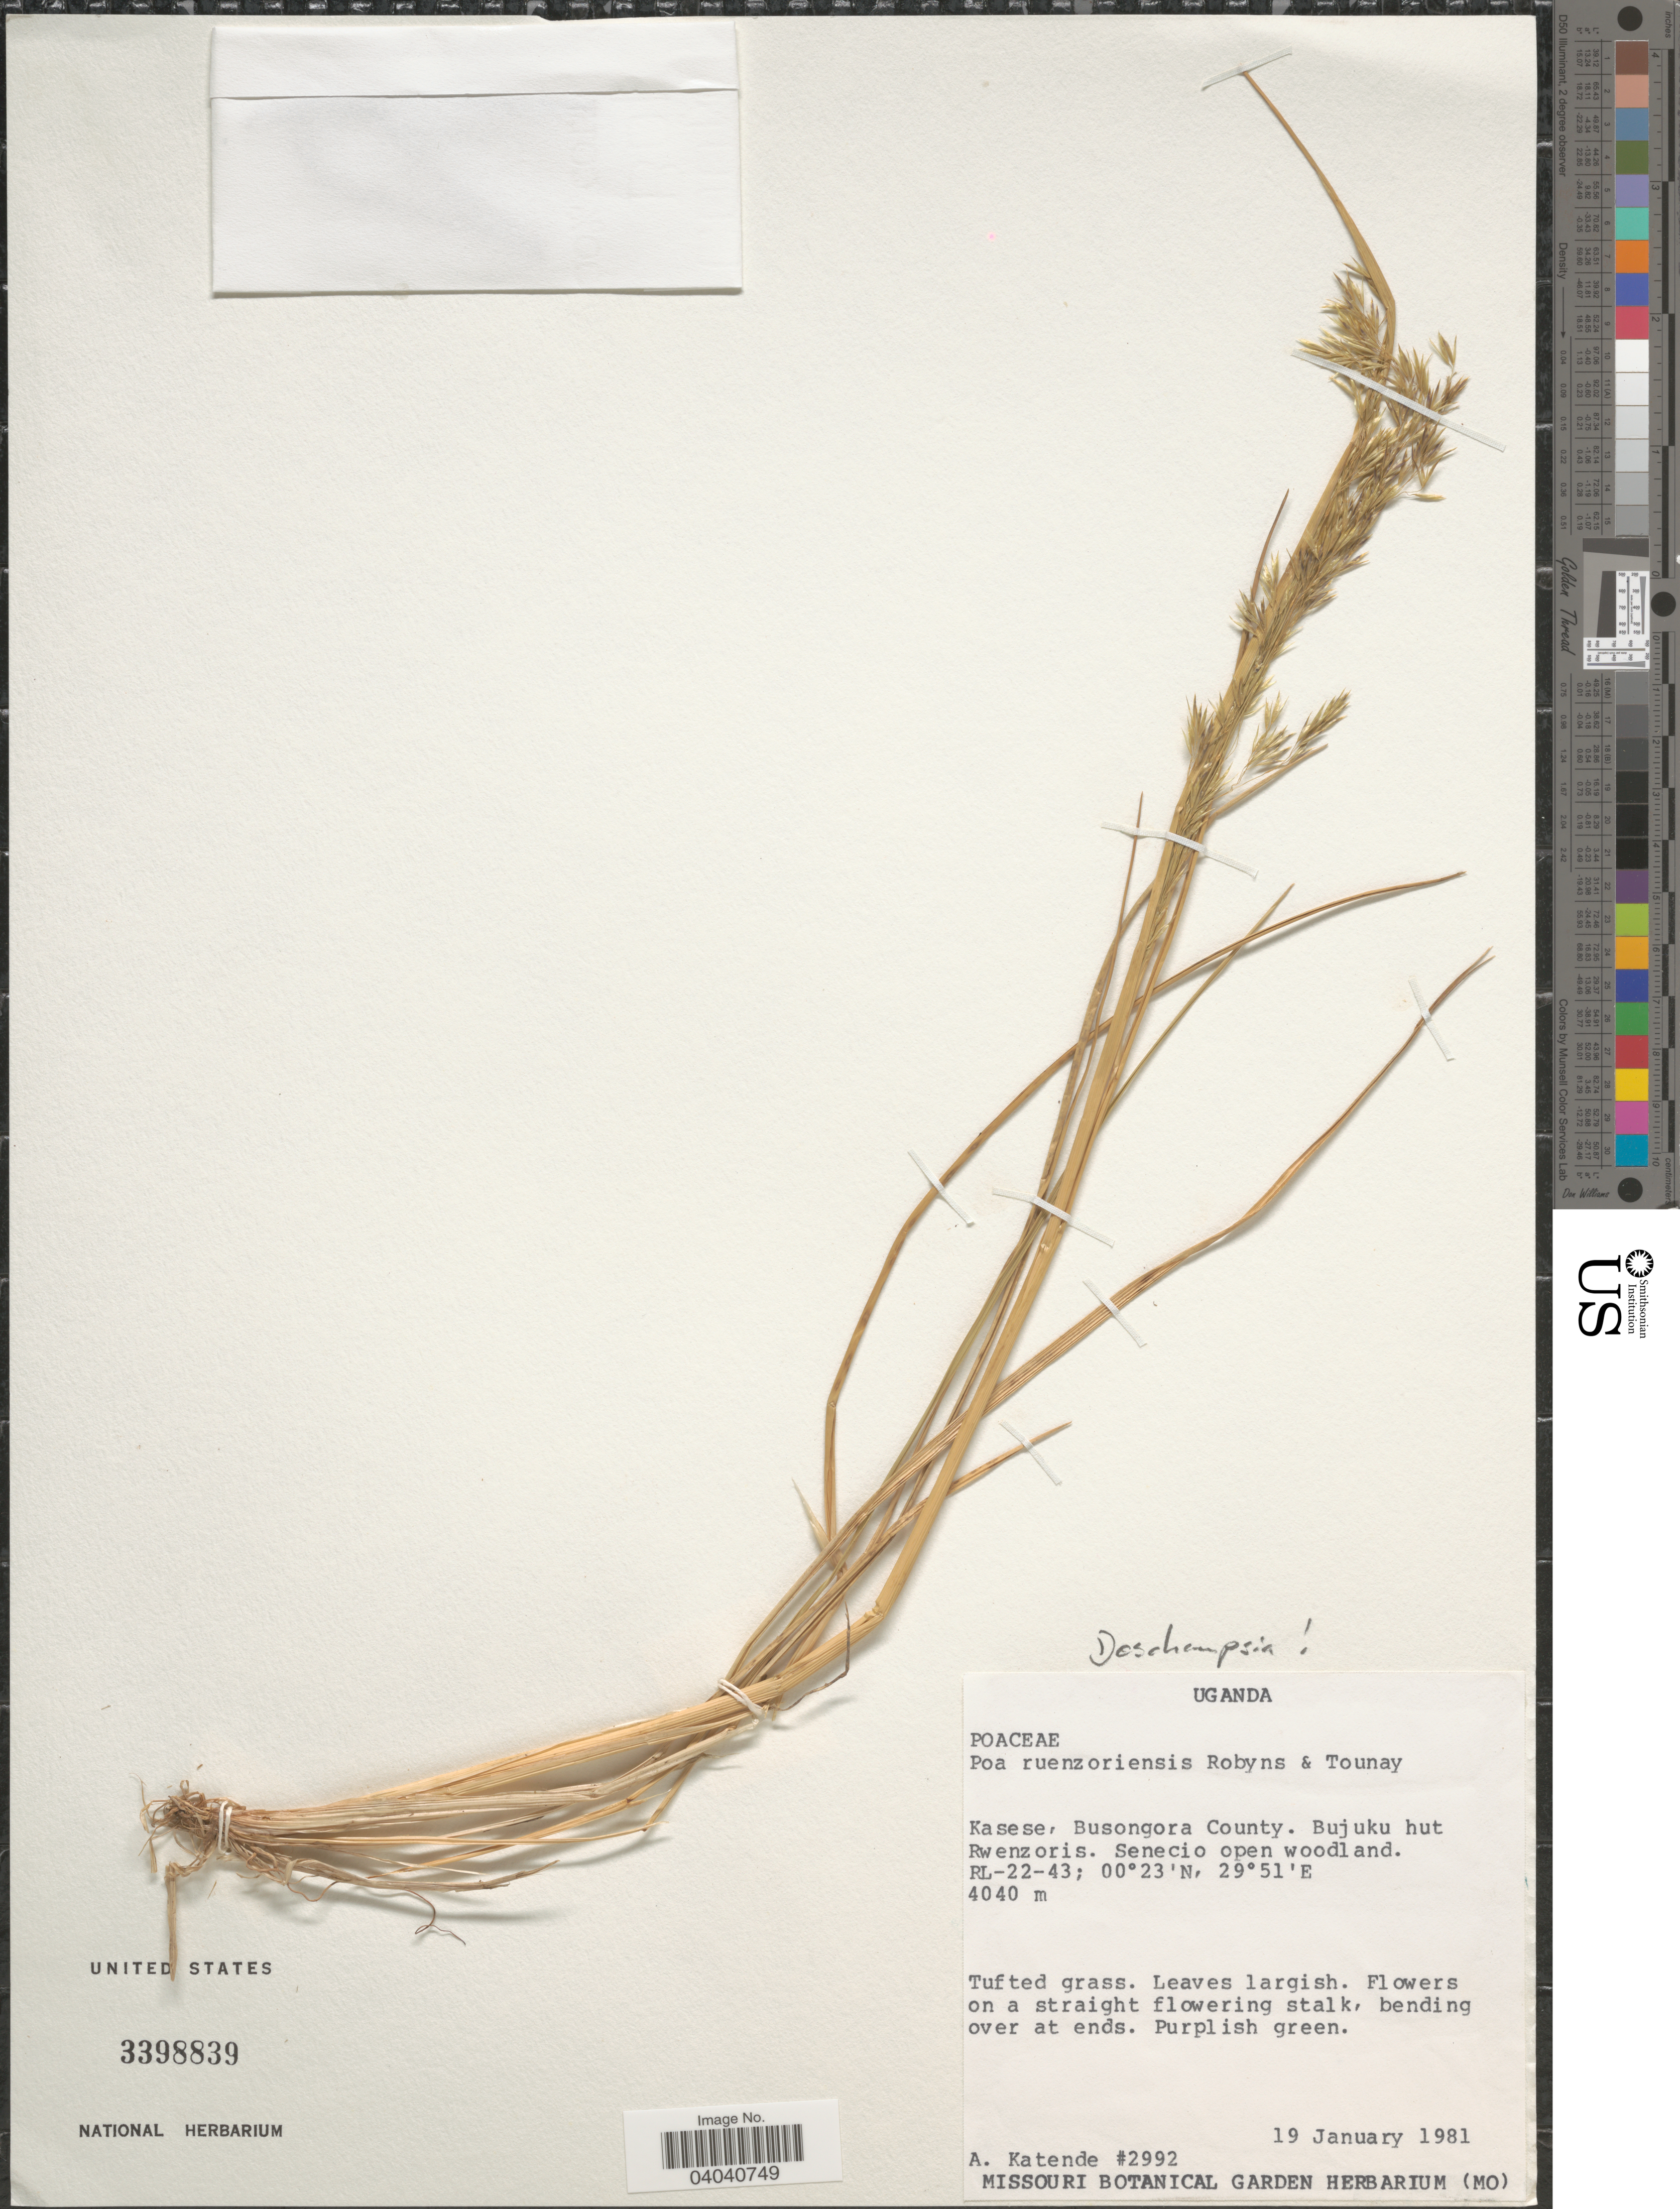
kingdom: Plantae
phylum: Tracheophyta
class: Liliopsida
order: Poales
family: Poaceae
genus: Deschampsia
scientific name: Deschampsia sp.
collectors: A. Katende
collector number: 2992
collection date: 1981-01-19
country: Uganda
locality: Kasese, Busongora County. Bujuku hut Rwenzoris. Senecio open woodland. RL-22-43.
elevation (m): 4040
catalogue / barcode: US 3398839